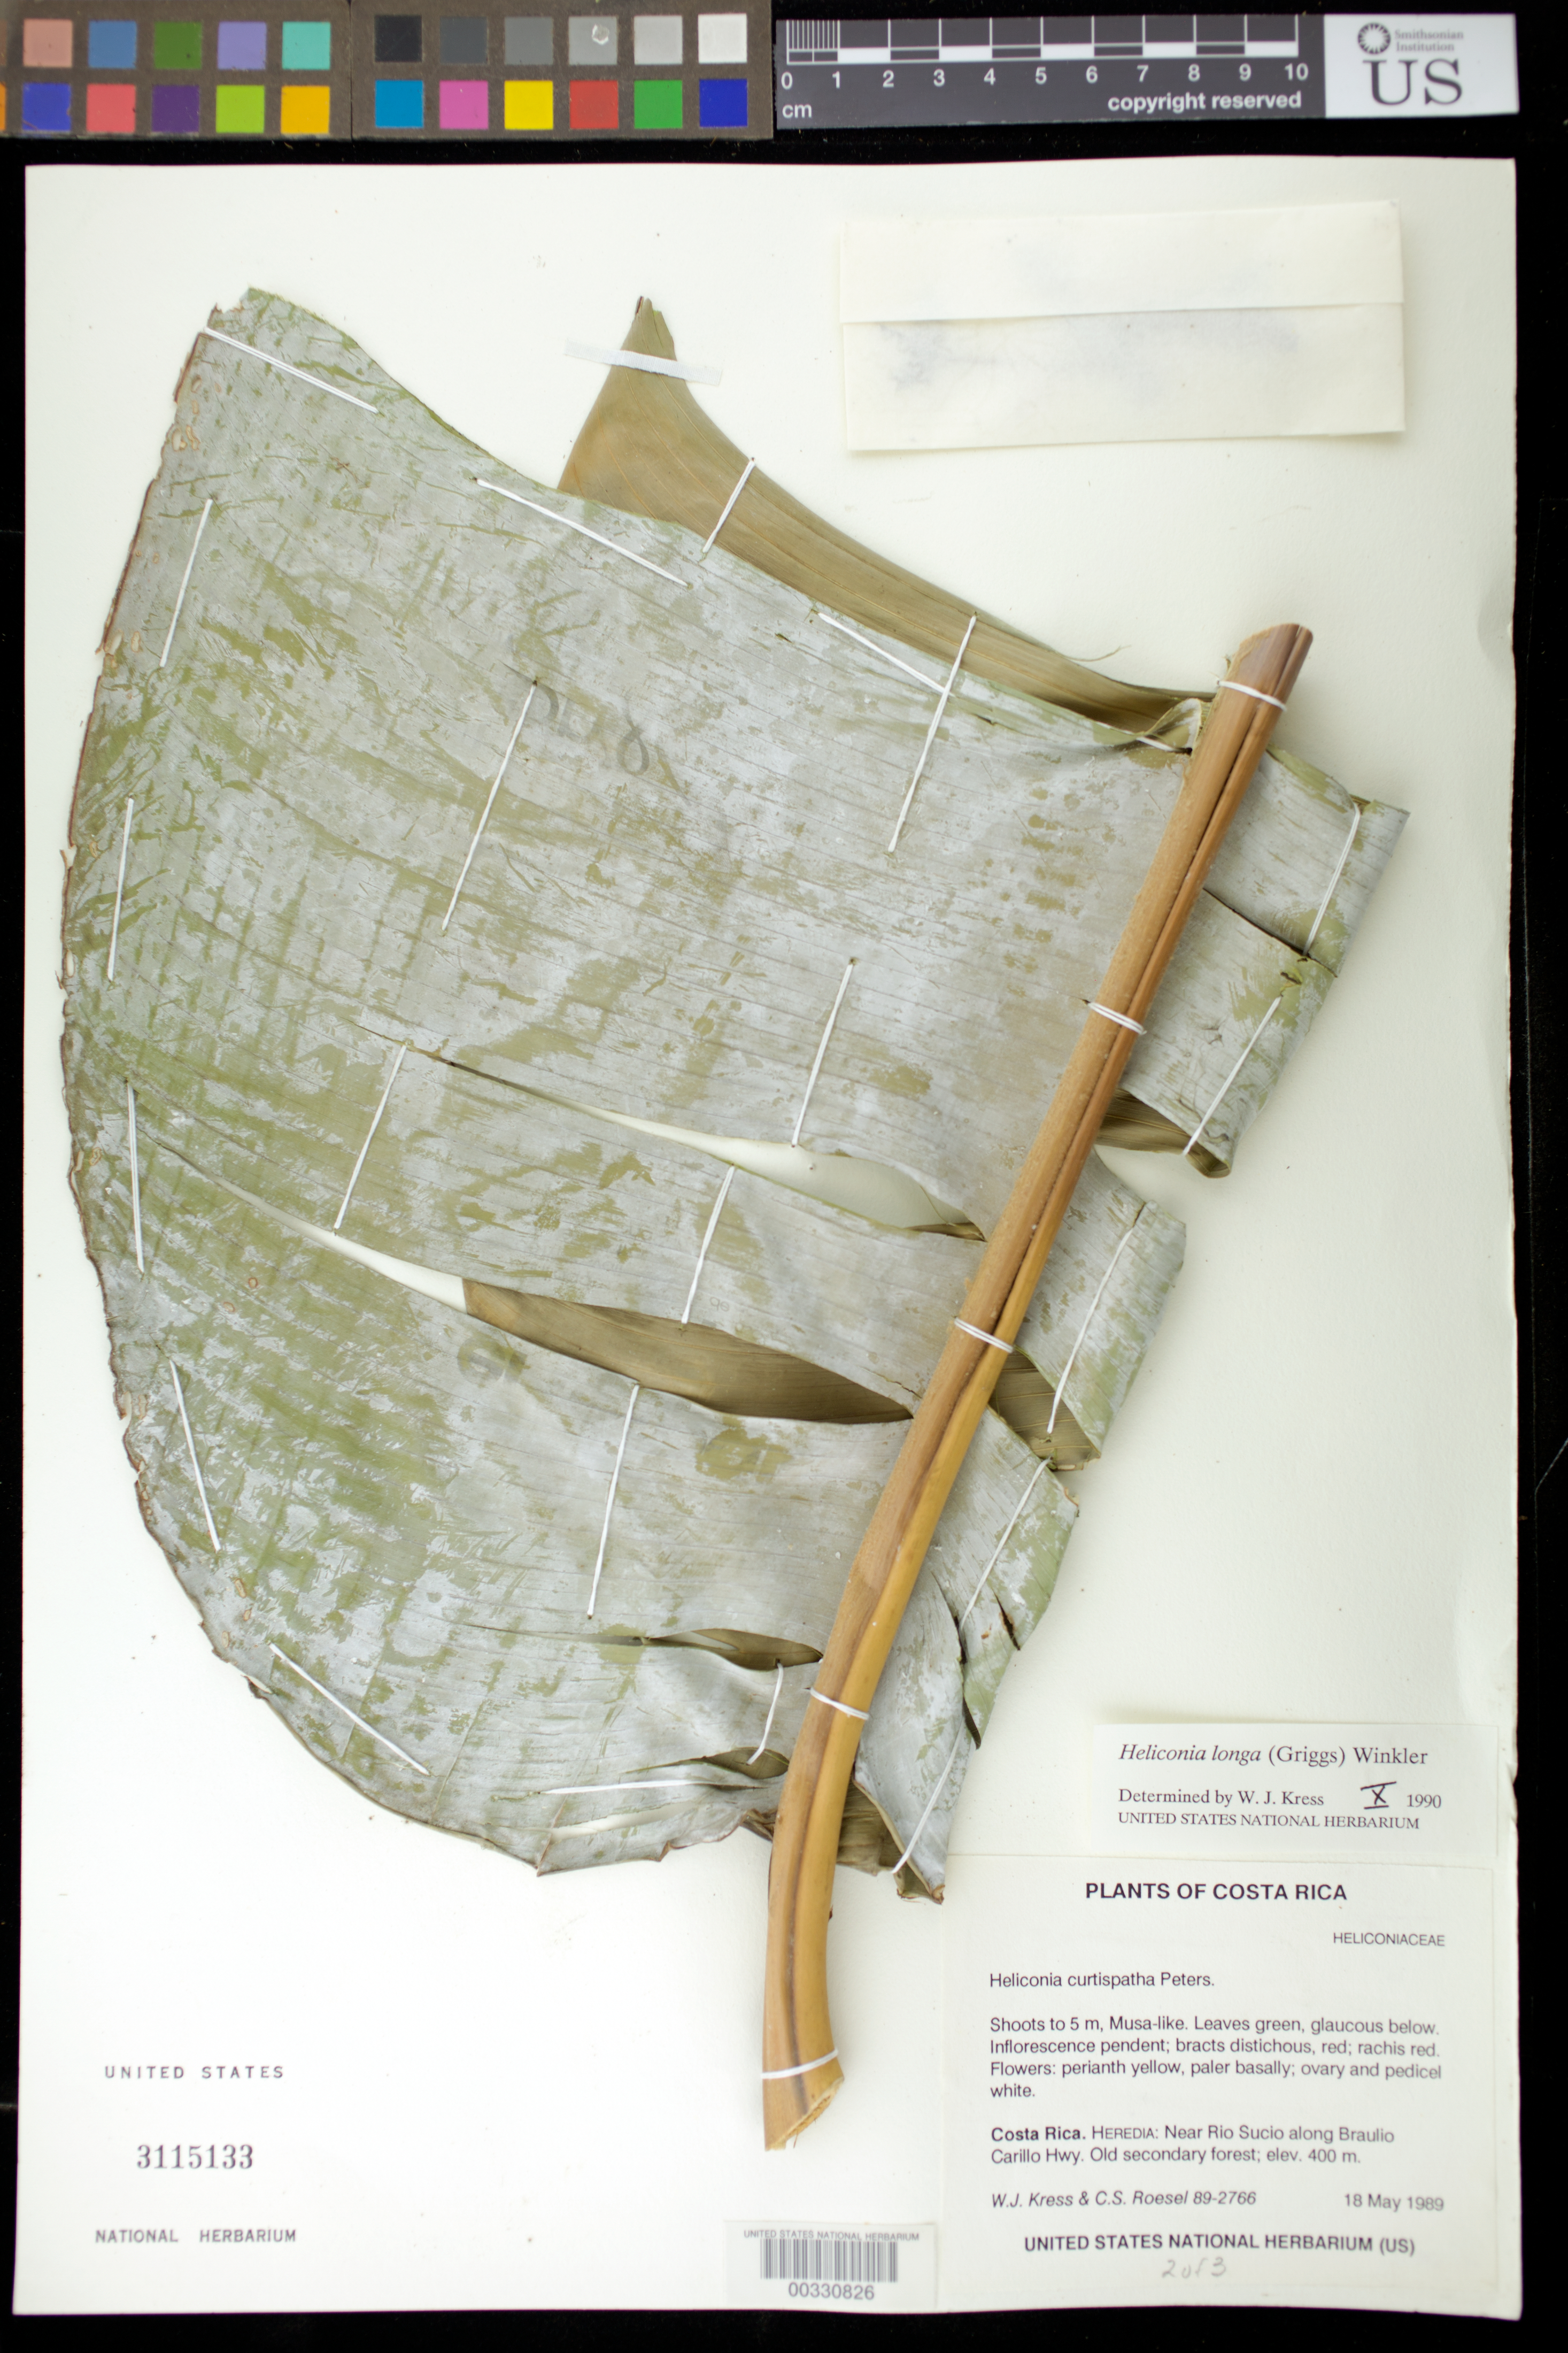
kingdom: Plantae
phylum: Tracheophyta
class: Liliopsida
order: Zingiberales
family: Heliconiaceae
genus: Heliconia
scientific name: Heliconia longa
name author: (R.F. Griggs) H.J.P. Winkl.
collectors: W. J. Kress & C. S. Roesel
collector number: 89-2766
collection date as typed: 18 May 1989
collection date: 1989-05-18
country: Costa Rica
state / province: Heredia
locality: Near rio sucio along braulio carillo hwy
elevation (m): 400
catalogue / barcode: US 3115133